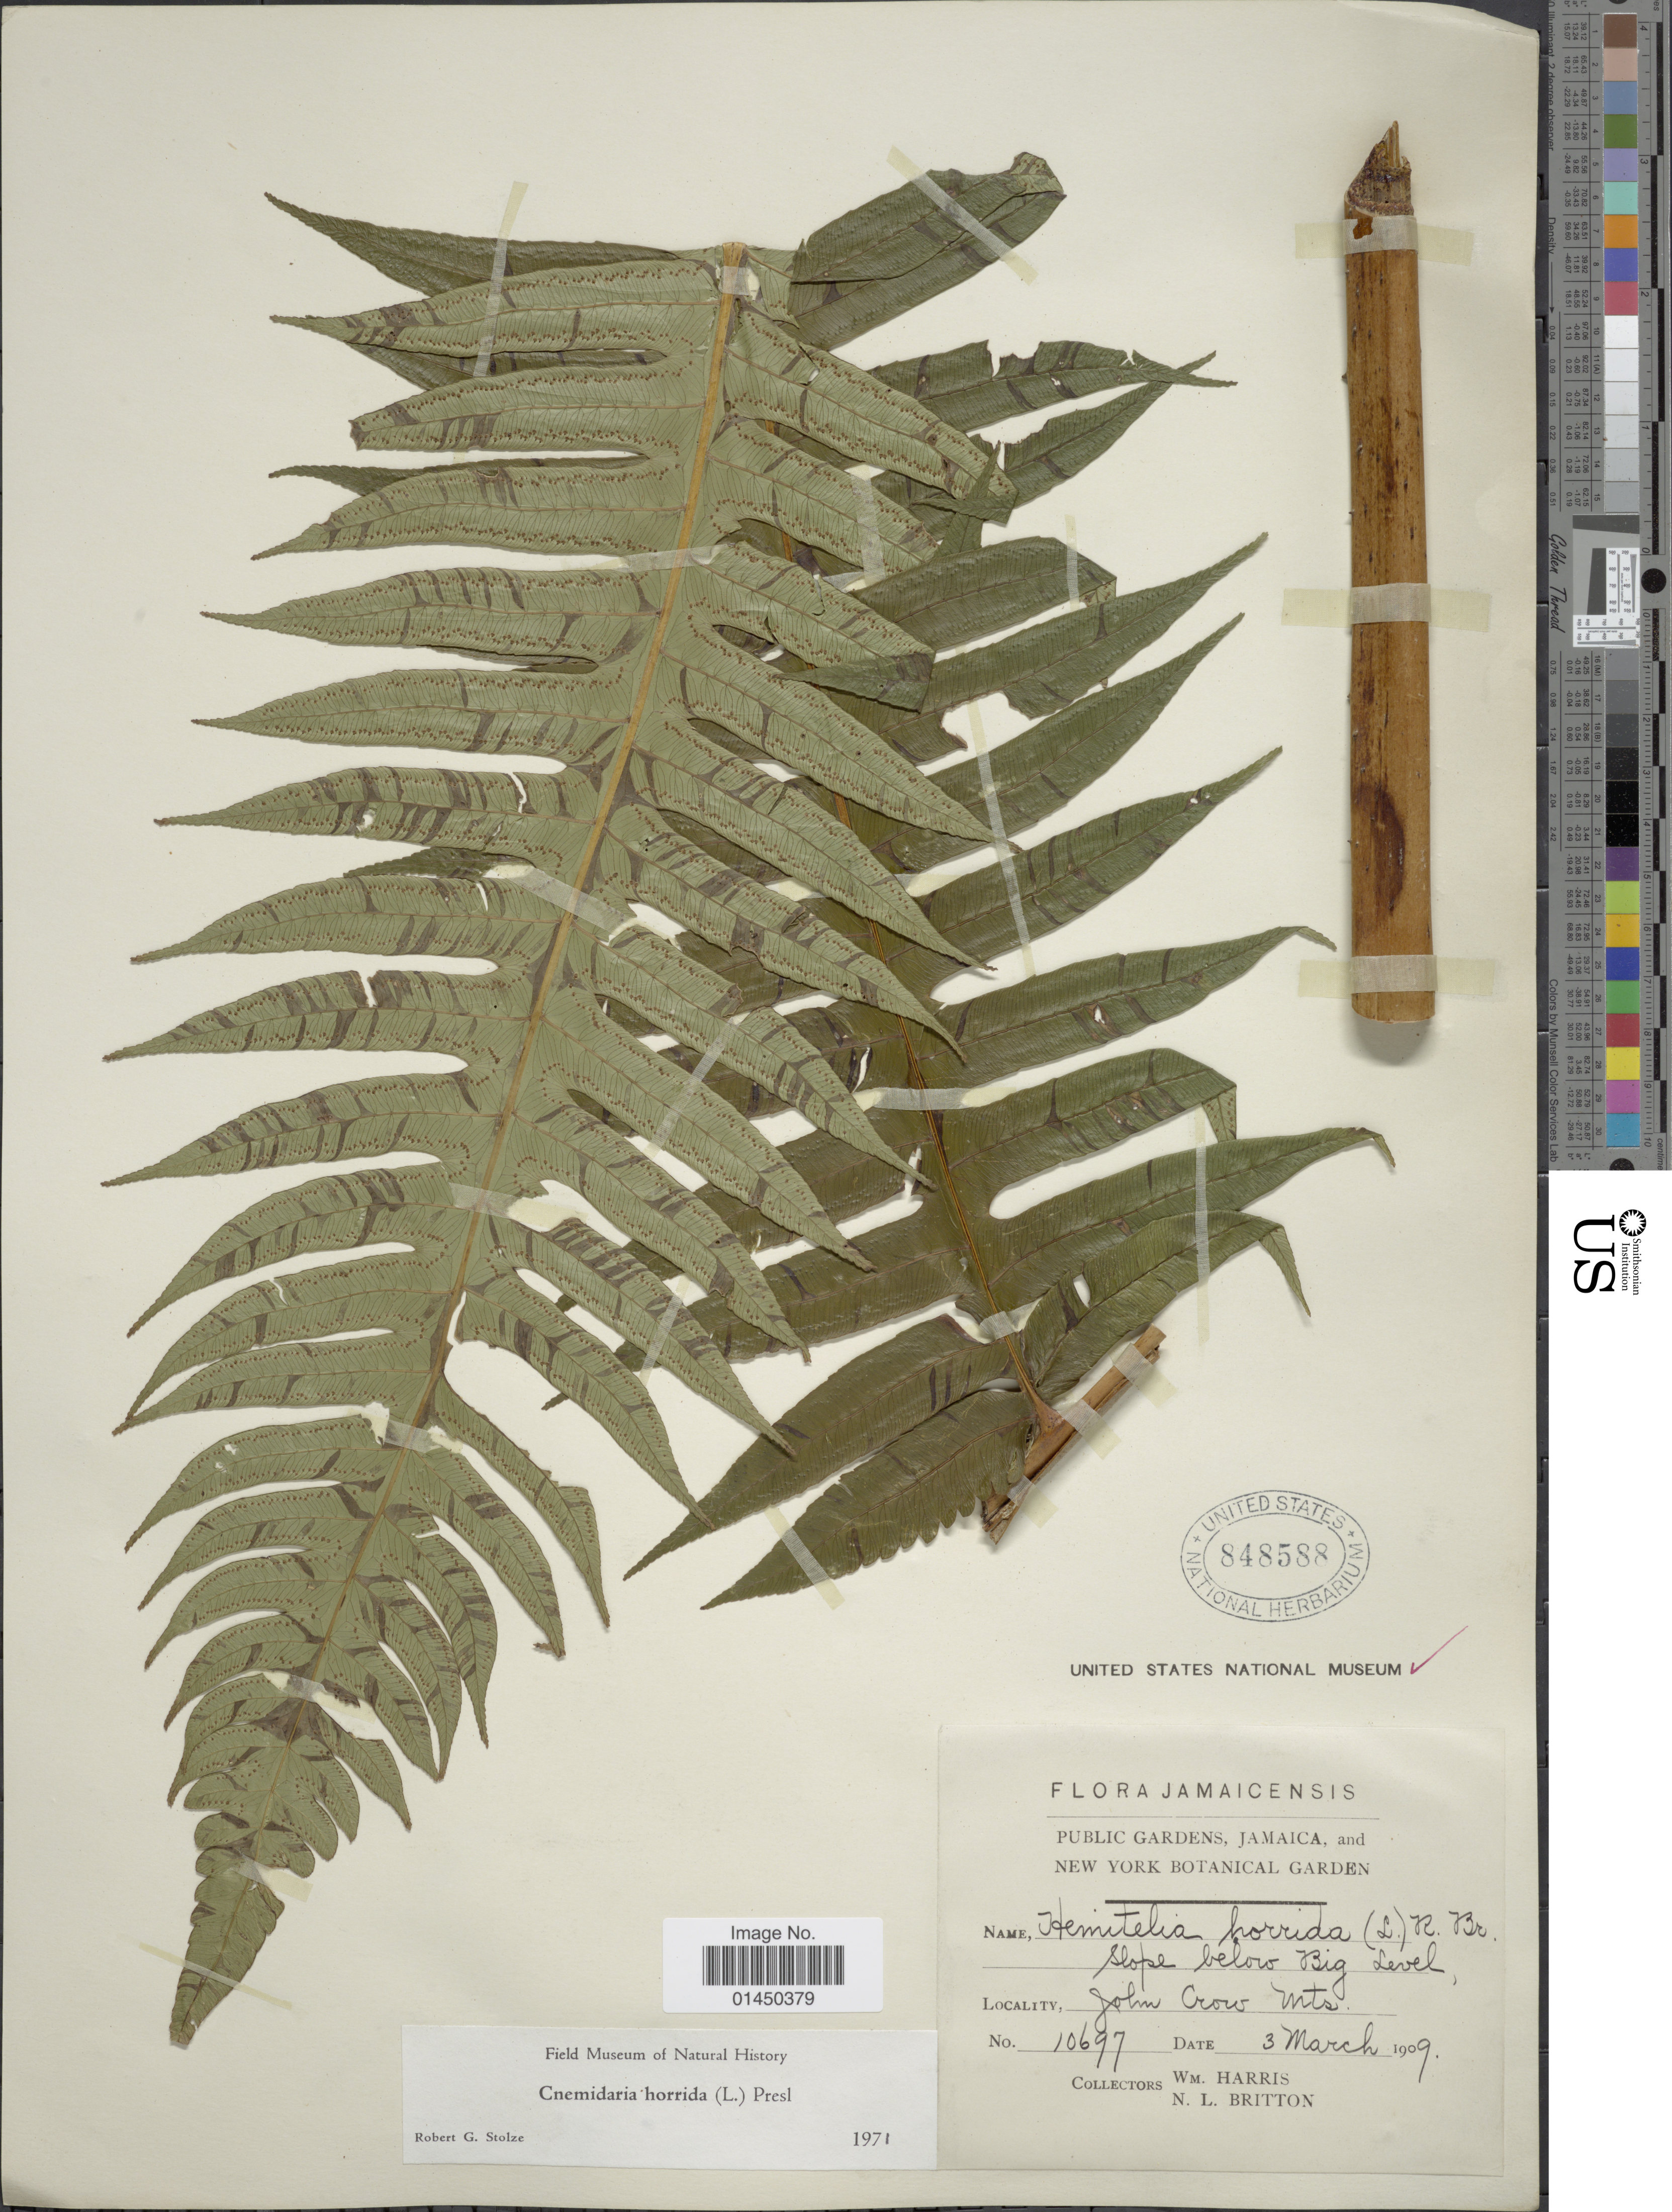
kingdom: Plantae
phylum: Tracheophyta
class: Polypodiopsida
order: Cyatheales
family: Cyatheaceae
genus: Cyathea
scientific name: Cyathea horrida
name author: (L.) Sm.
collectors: W. H. Harris & N. Britton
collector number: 10697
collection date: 1909-03-03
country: Jamaica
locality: Slope below Big Level, John Crow Mts.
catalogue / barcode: US 848588